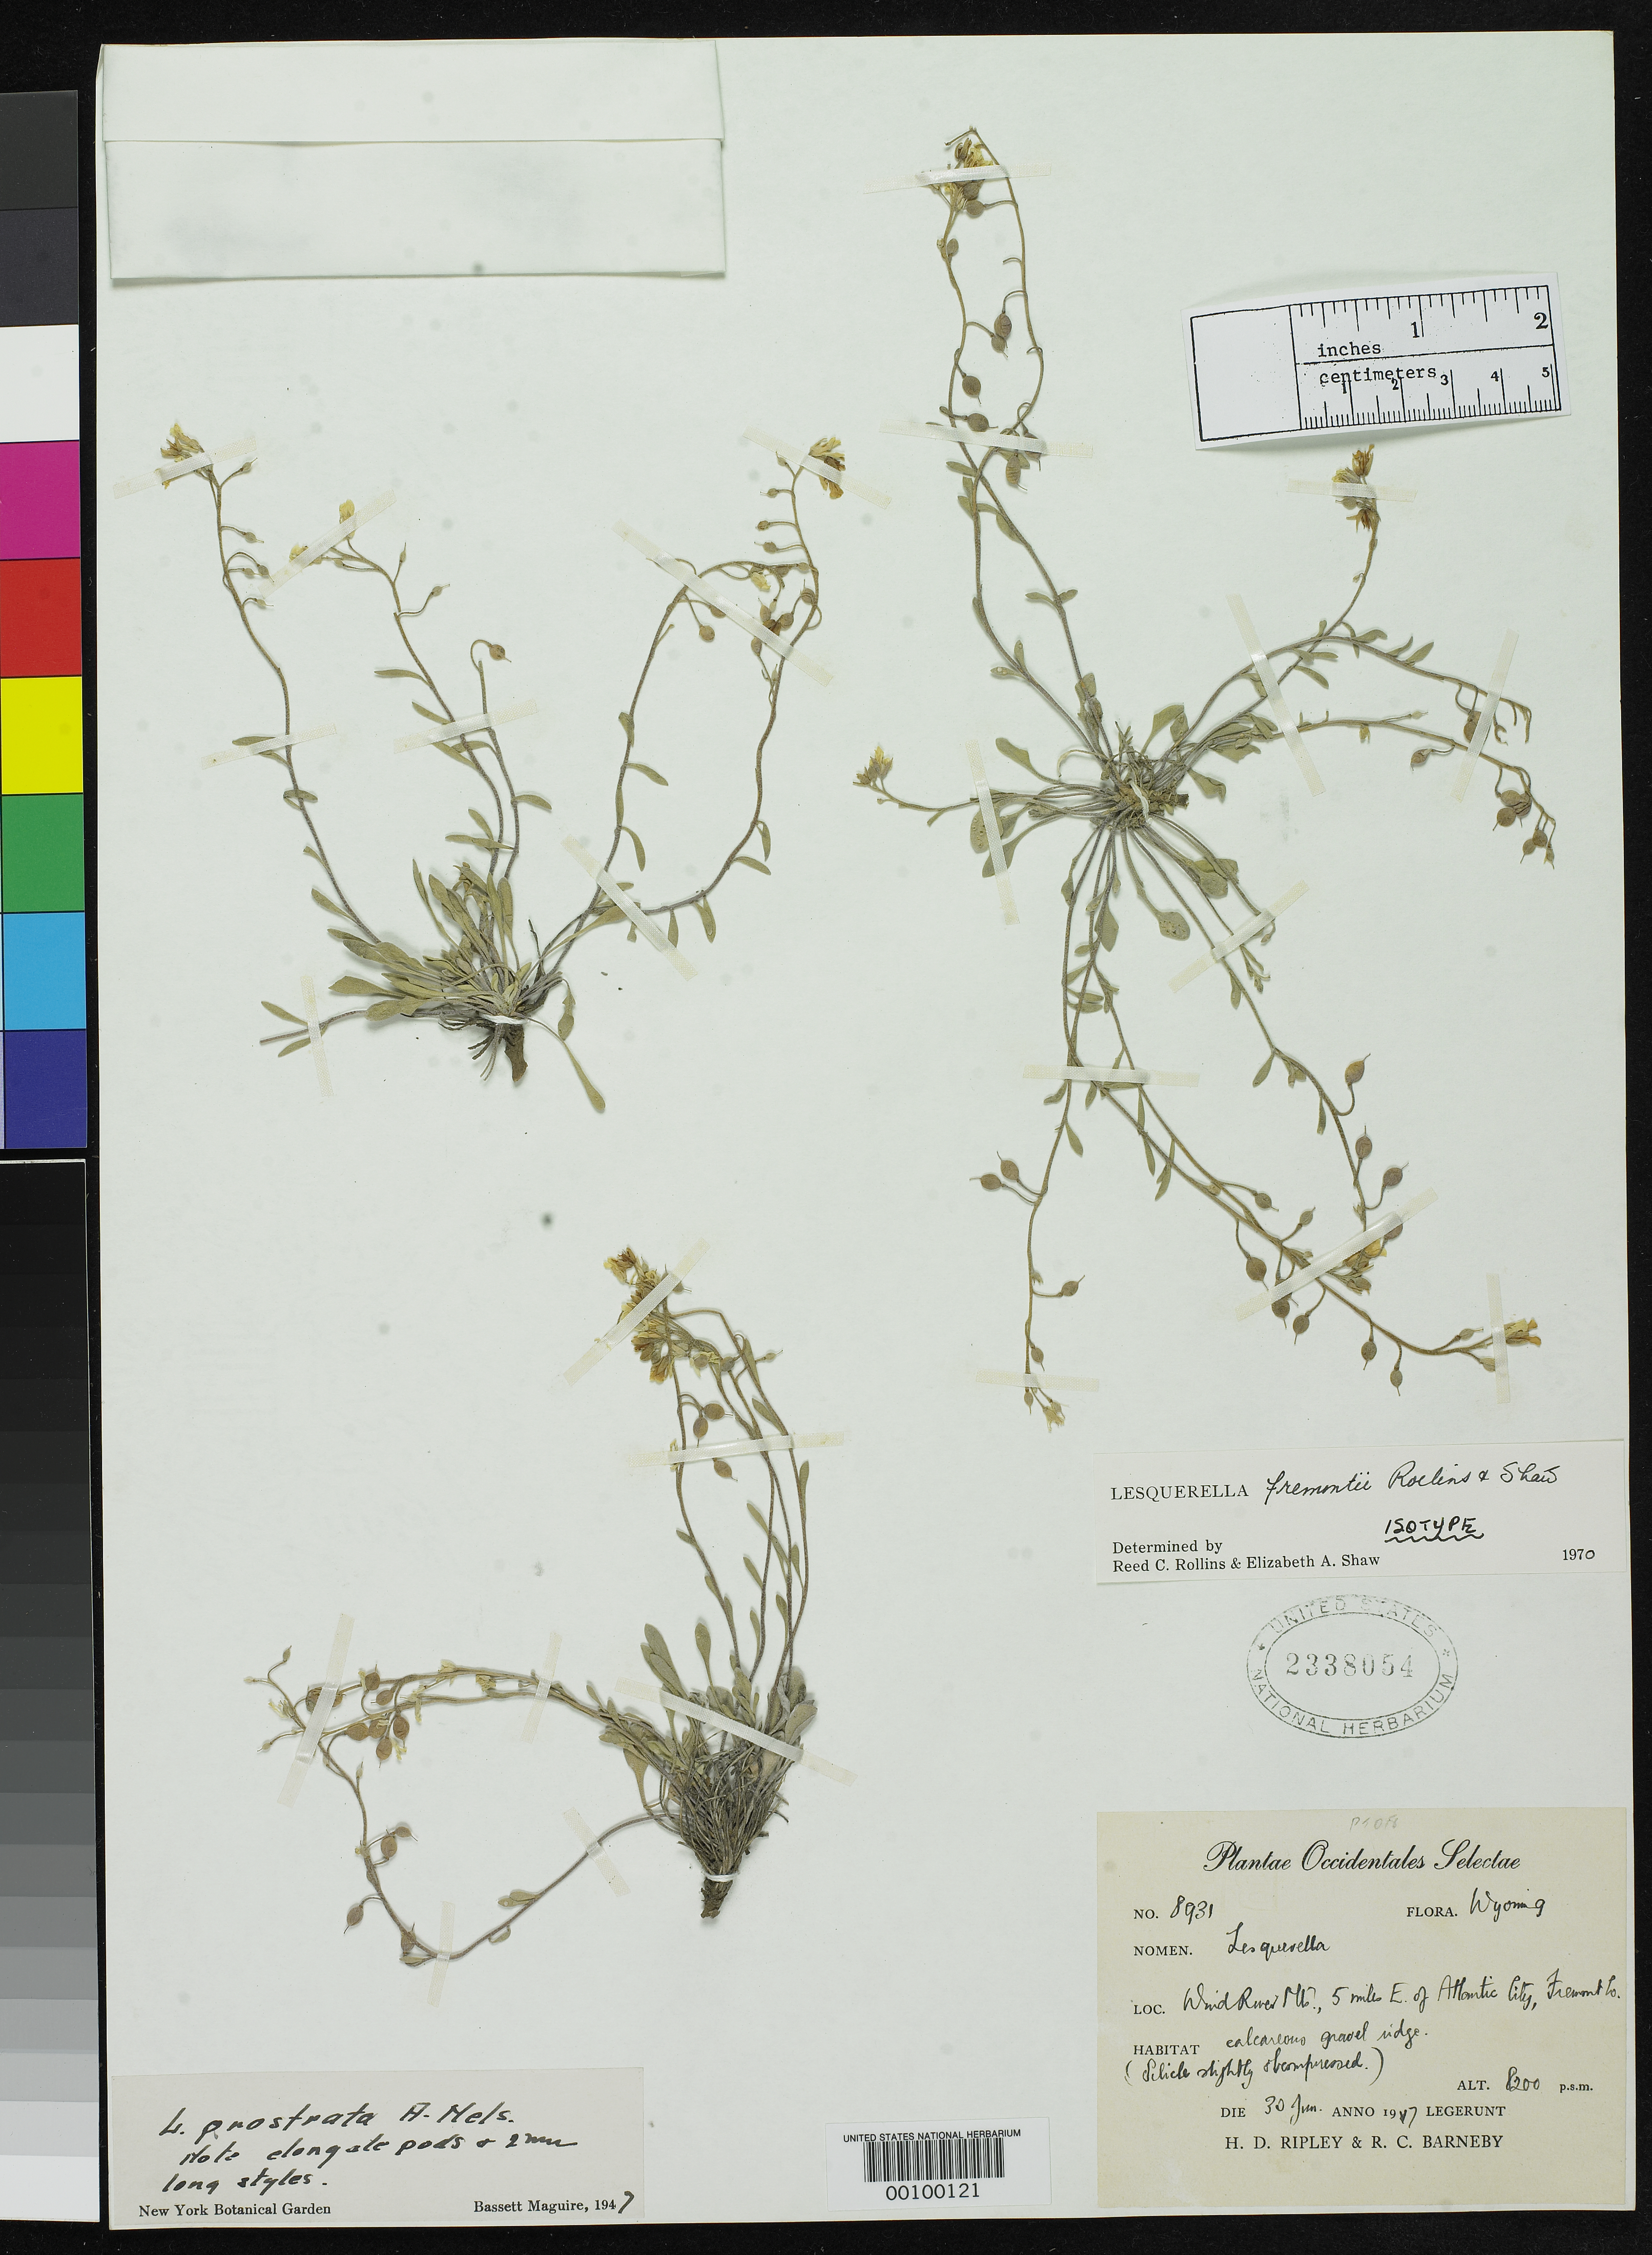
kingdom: Plantae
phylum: Tracheophyta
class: Magnoliopsida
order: Brassicales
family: Brassicaceae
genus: Lesquerella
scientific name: Lesquerella fremontii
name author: Rollins & E.A. Shaw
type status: Isotype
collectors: H. Ripley & R. C. Barneby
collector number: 8931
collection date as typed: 30 Jun 1917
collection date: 1917-06-30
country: United States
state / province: Wyoming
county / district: Fremont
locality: Wind River Mts. 5 mi E of Atlantic City; alt. 8200 ft.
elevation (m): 2499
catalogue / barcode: US 2338054